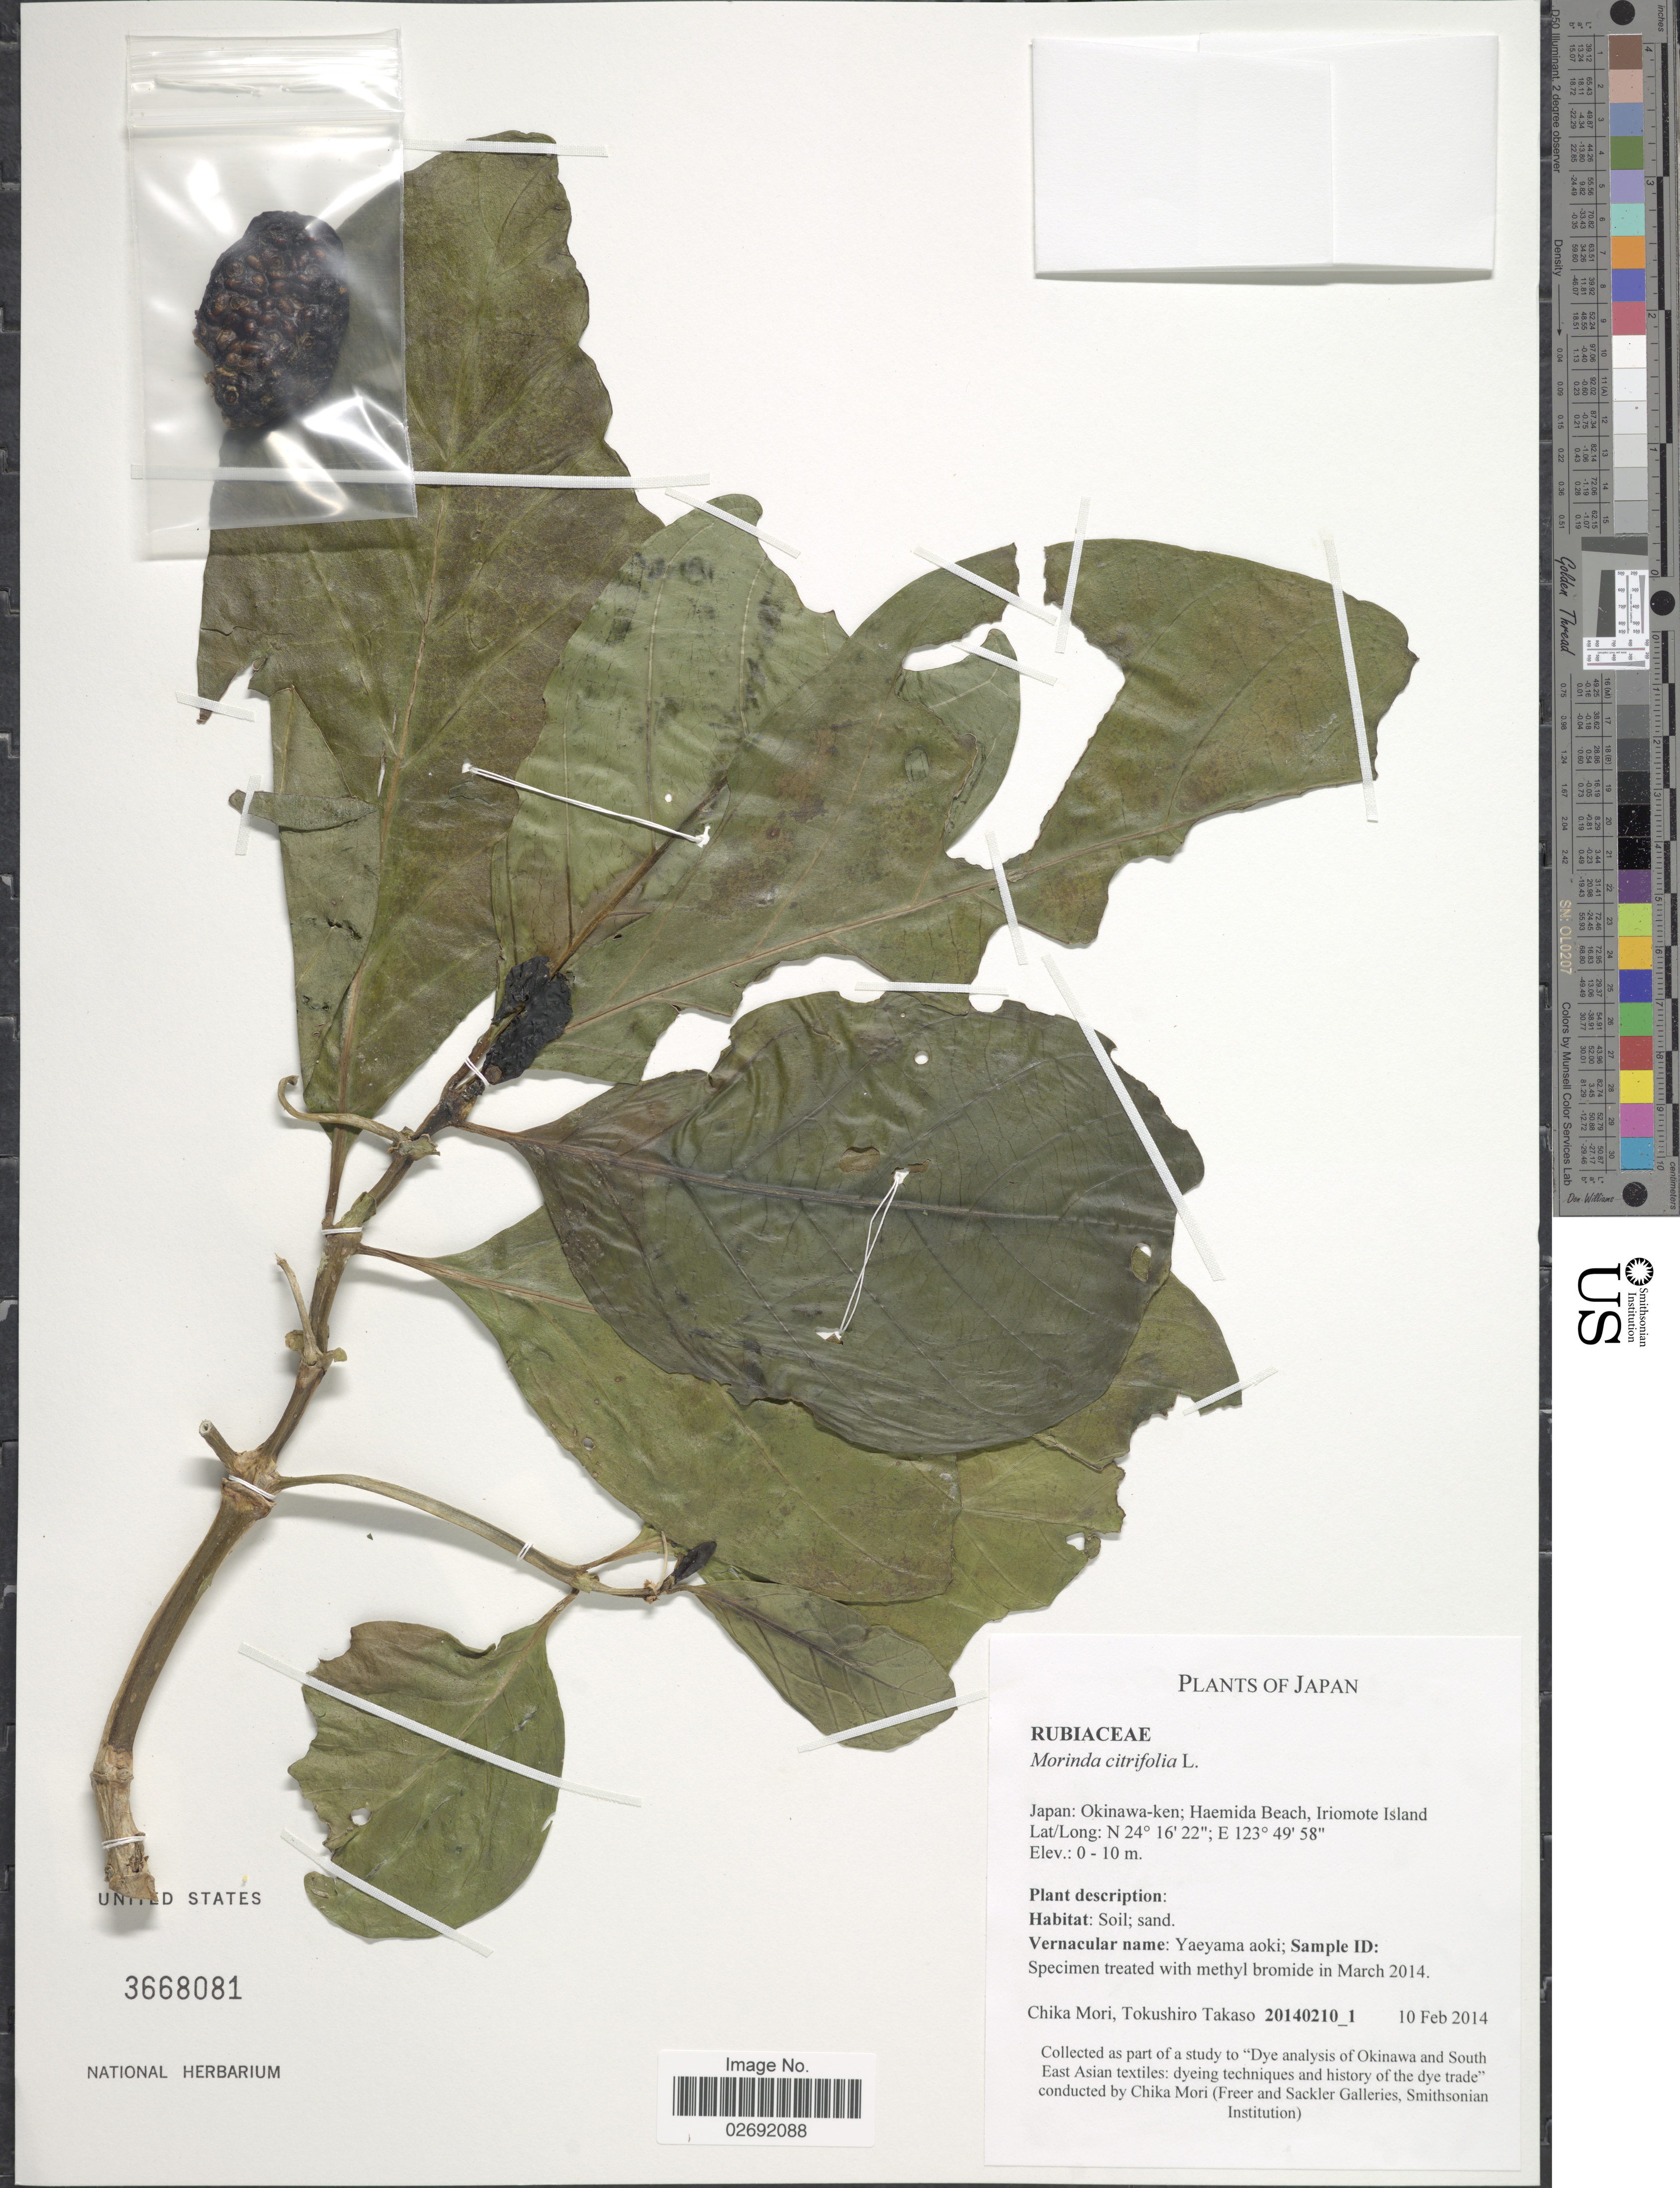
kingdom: Plantae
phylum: Tracheophyta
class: Magnoliopsida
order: Gentianales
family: Rubiaceae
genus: Morinda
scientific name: Morinda citrifolia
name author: L.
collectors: C. Mori & T. Takaso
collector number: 20140210_1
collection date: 2014-02-10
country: Japan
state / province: Okinawa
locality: Okinawa-ken; Haemida Beach, Iriomote Island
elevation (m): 0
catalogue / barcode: US 3668081